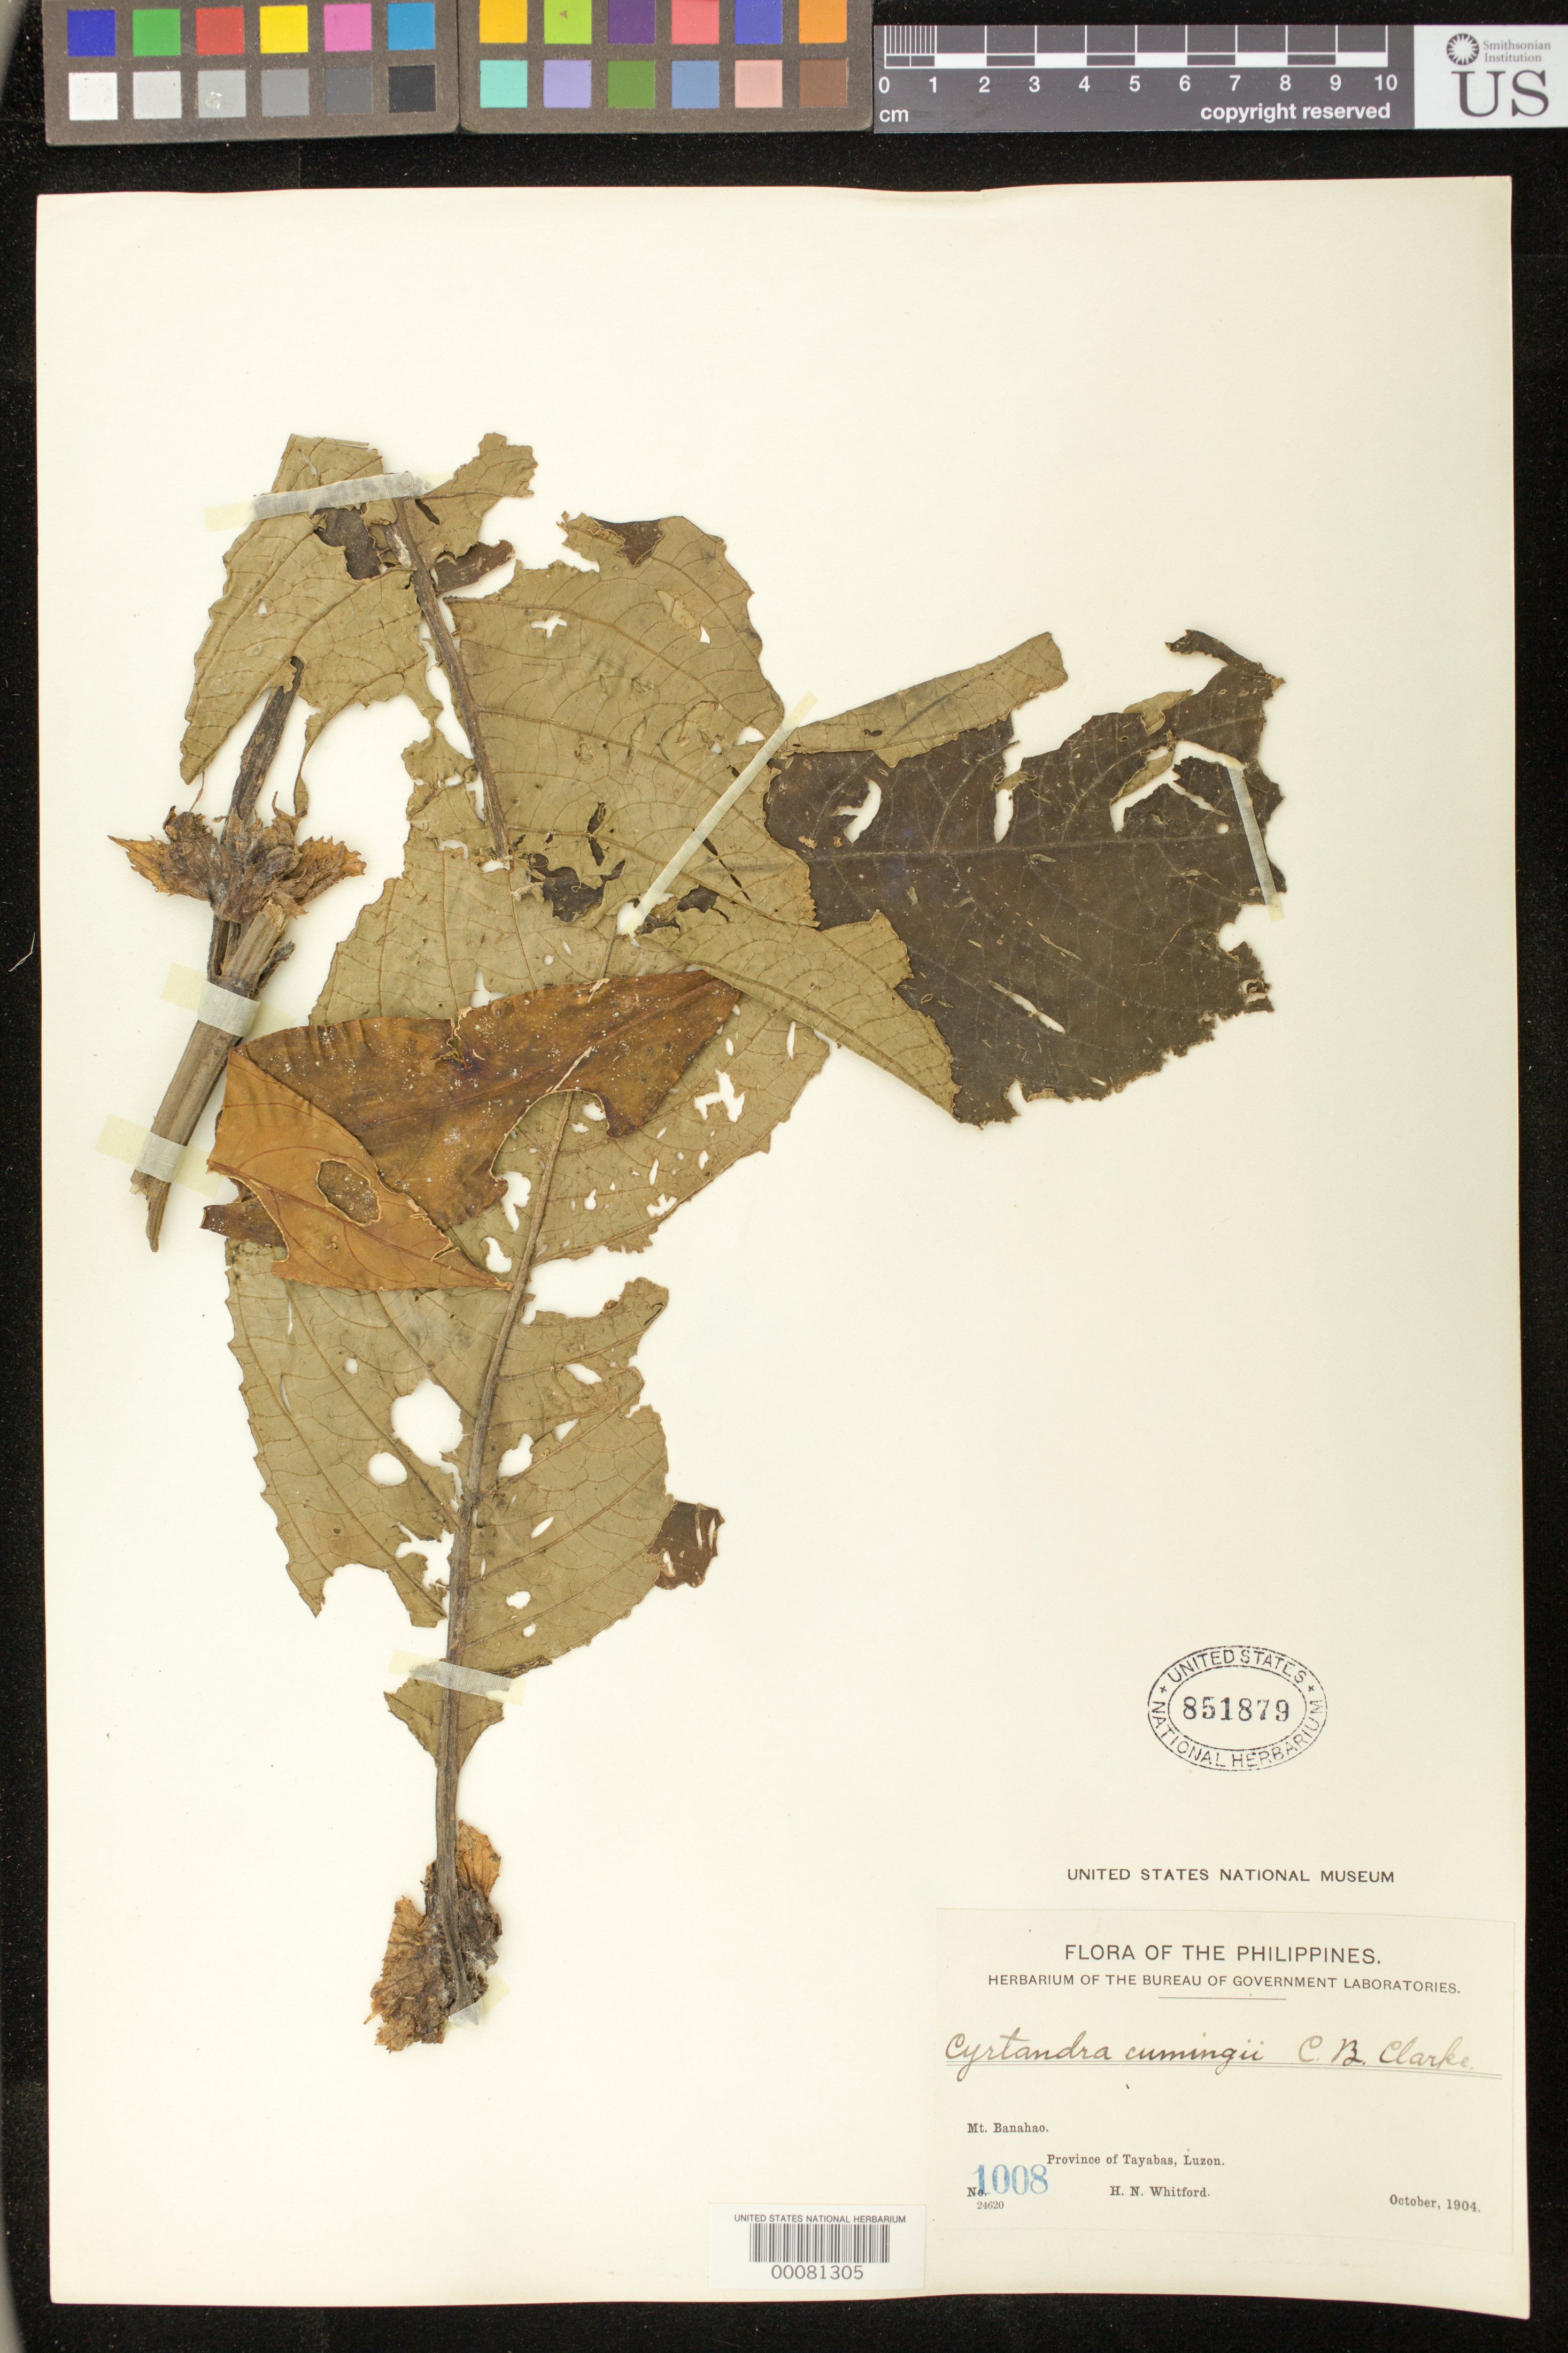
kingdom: Plantae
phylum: Tracheophyta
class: Magnoliopsida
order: Lamiales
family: Gesneriaceae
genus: Cyrtandra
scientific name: Cyrtandra oblongata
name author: Merr.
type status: Syntype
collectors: H. N. Whitford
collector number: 1008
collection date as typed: Oct 1904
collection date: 1904-10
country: Philippines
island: Luzon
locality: Tayabas, Mt banahao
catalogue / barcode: US 851879